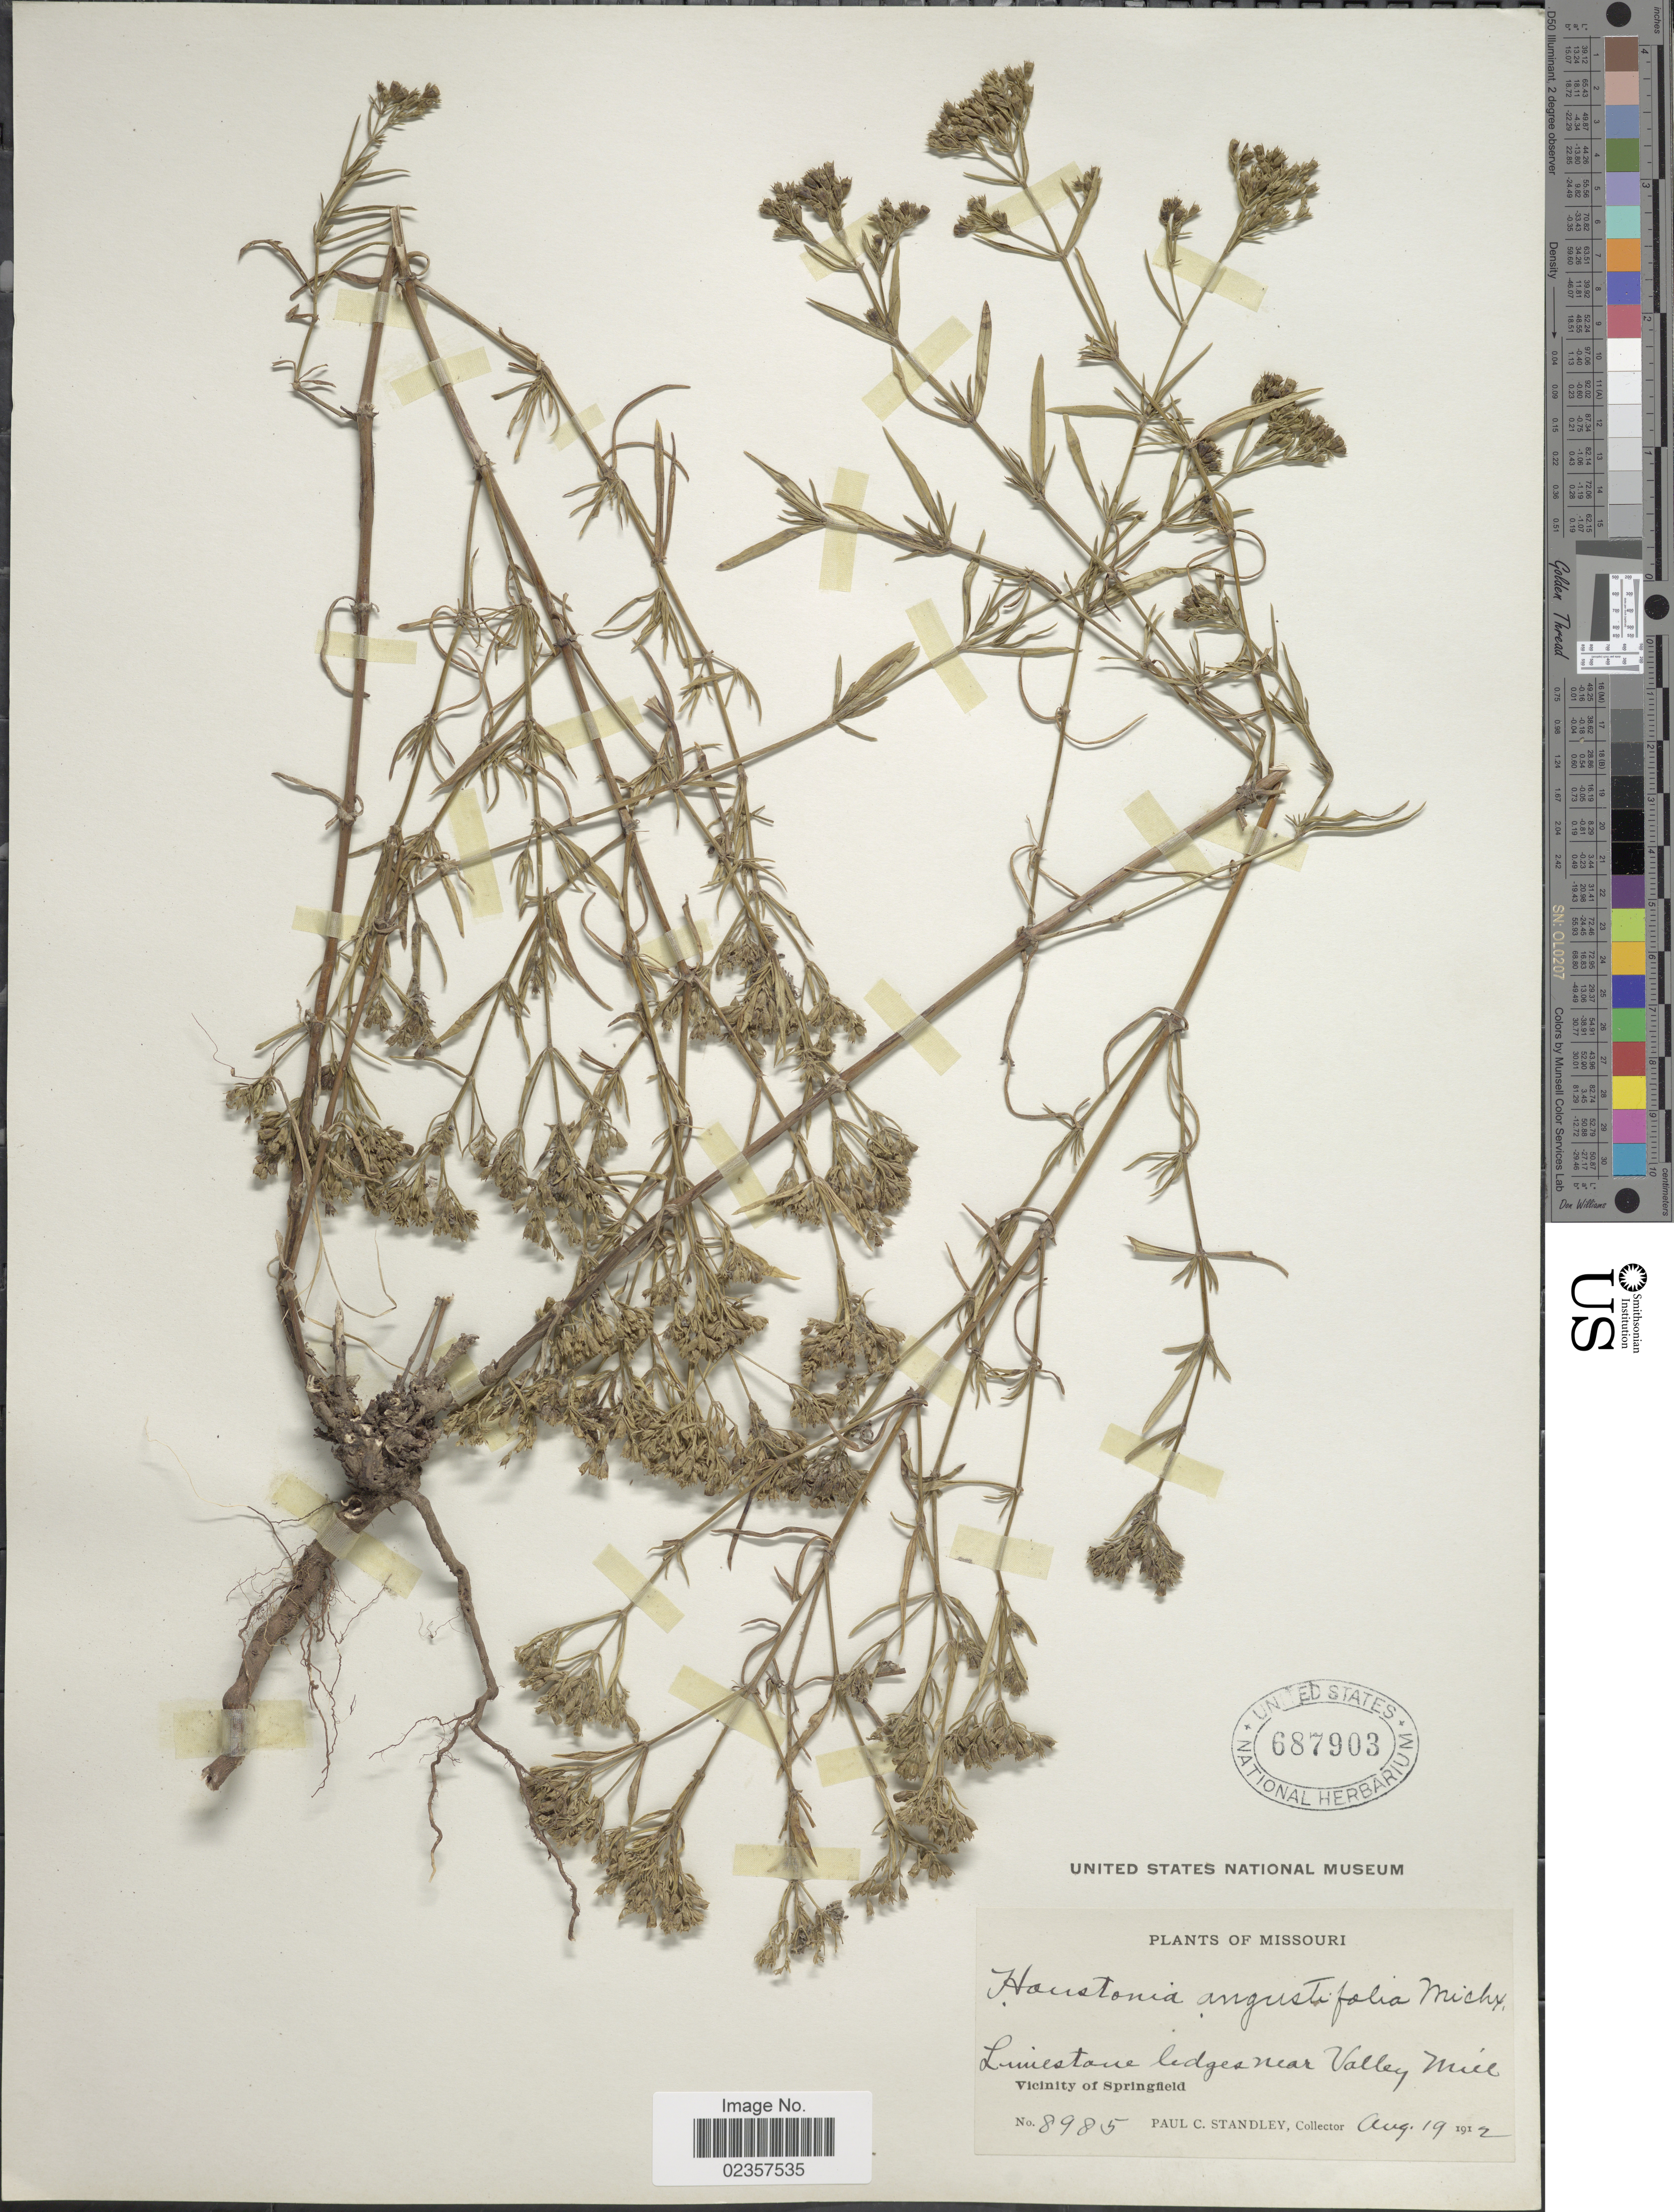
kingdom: Plantae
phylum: Tracheophyta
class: Magnoliopsida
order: Gentianales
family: Rubiaceae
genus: Houstonia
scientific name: Houstonia nigricans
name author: (Lam.) Fernald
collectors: P. C. Standley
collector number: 8985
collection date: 1912-08-19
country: United States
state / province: Missouri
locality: Near Valley Mill. Vicinity of Springfield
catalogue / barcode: US 687903